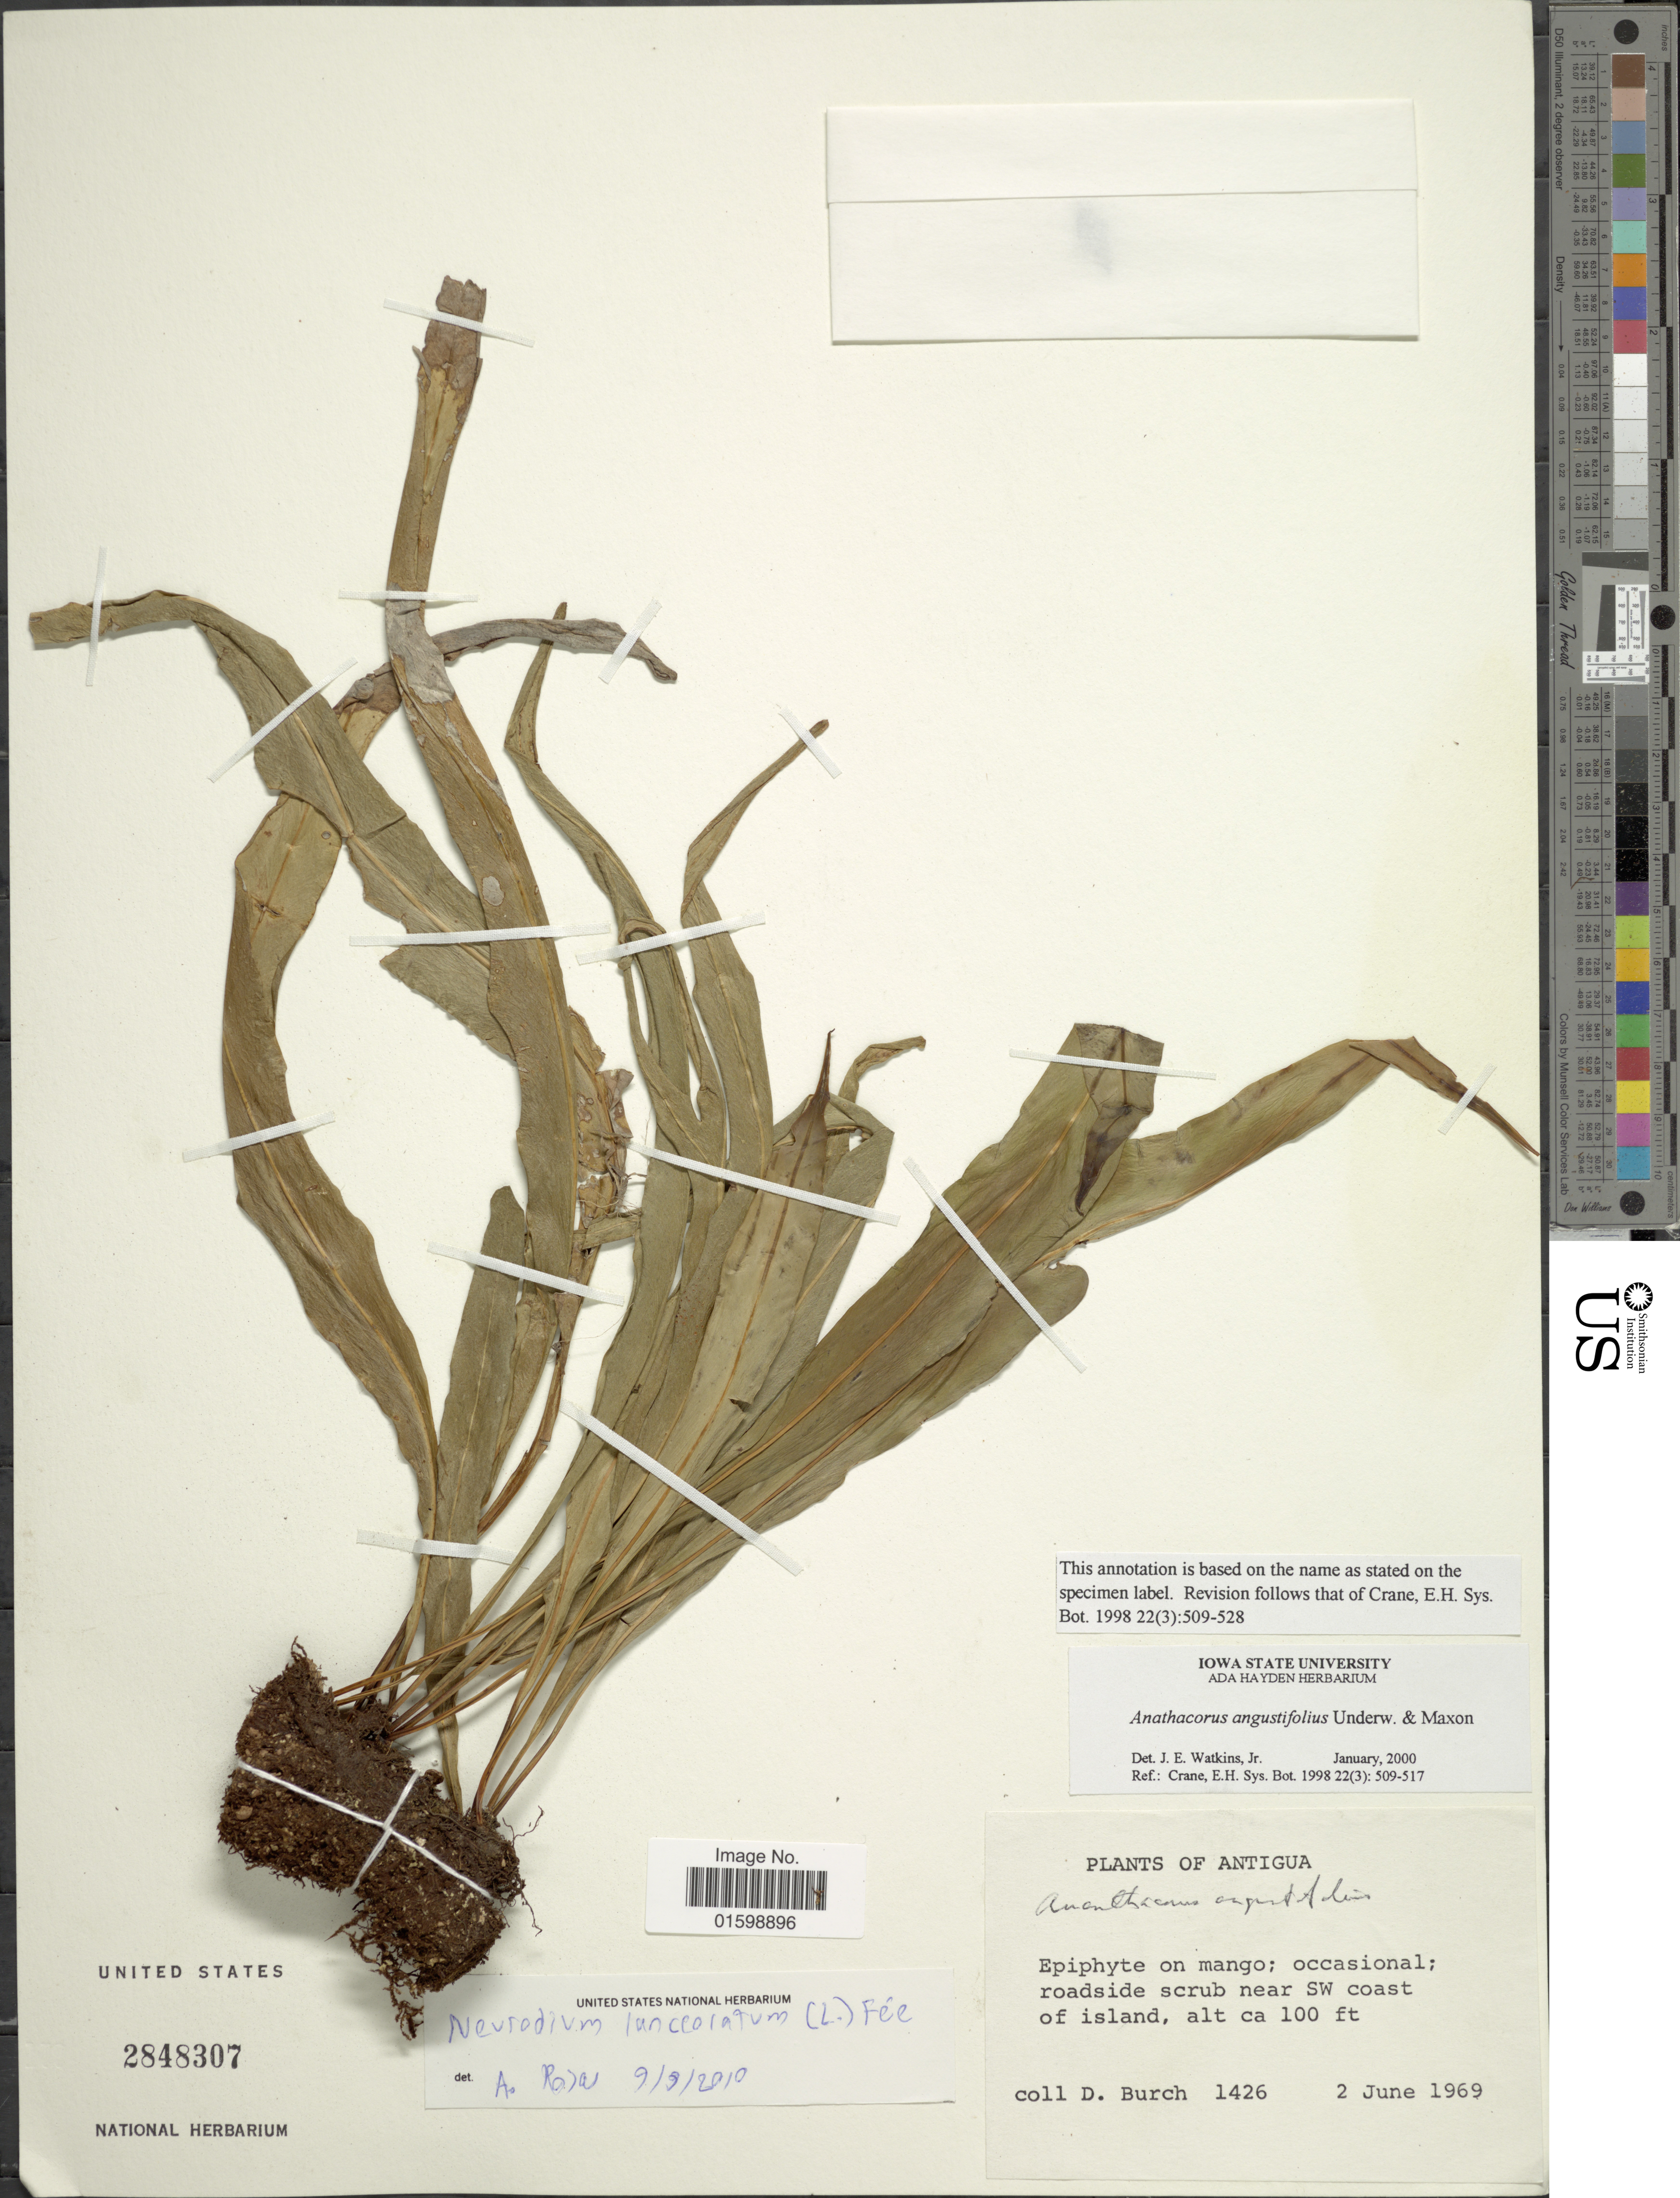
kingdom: Plantae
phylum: Tracheophyta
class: Polypodiopsida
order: Polypodiales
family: Polypodiaceae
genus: Pleopeltis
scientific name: Pleopeltis marginata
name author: A.R. Sm. & Tejero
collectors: D. Burch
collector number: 1426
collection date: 1969-06-02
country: Antigua and Barbuda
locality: Roadside scrub near SW coast of island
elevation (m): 30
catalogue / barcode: US 2848307